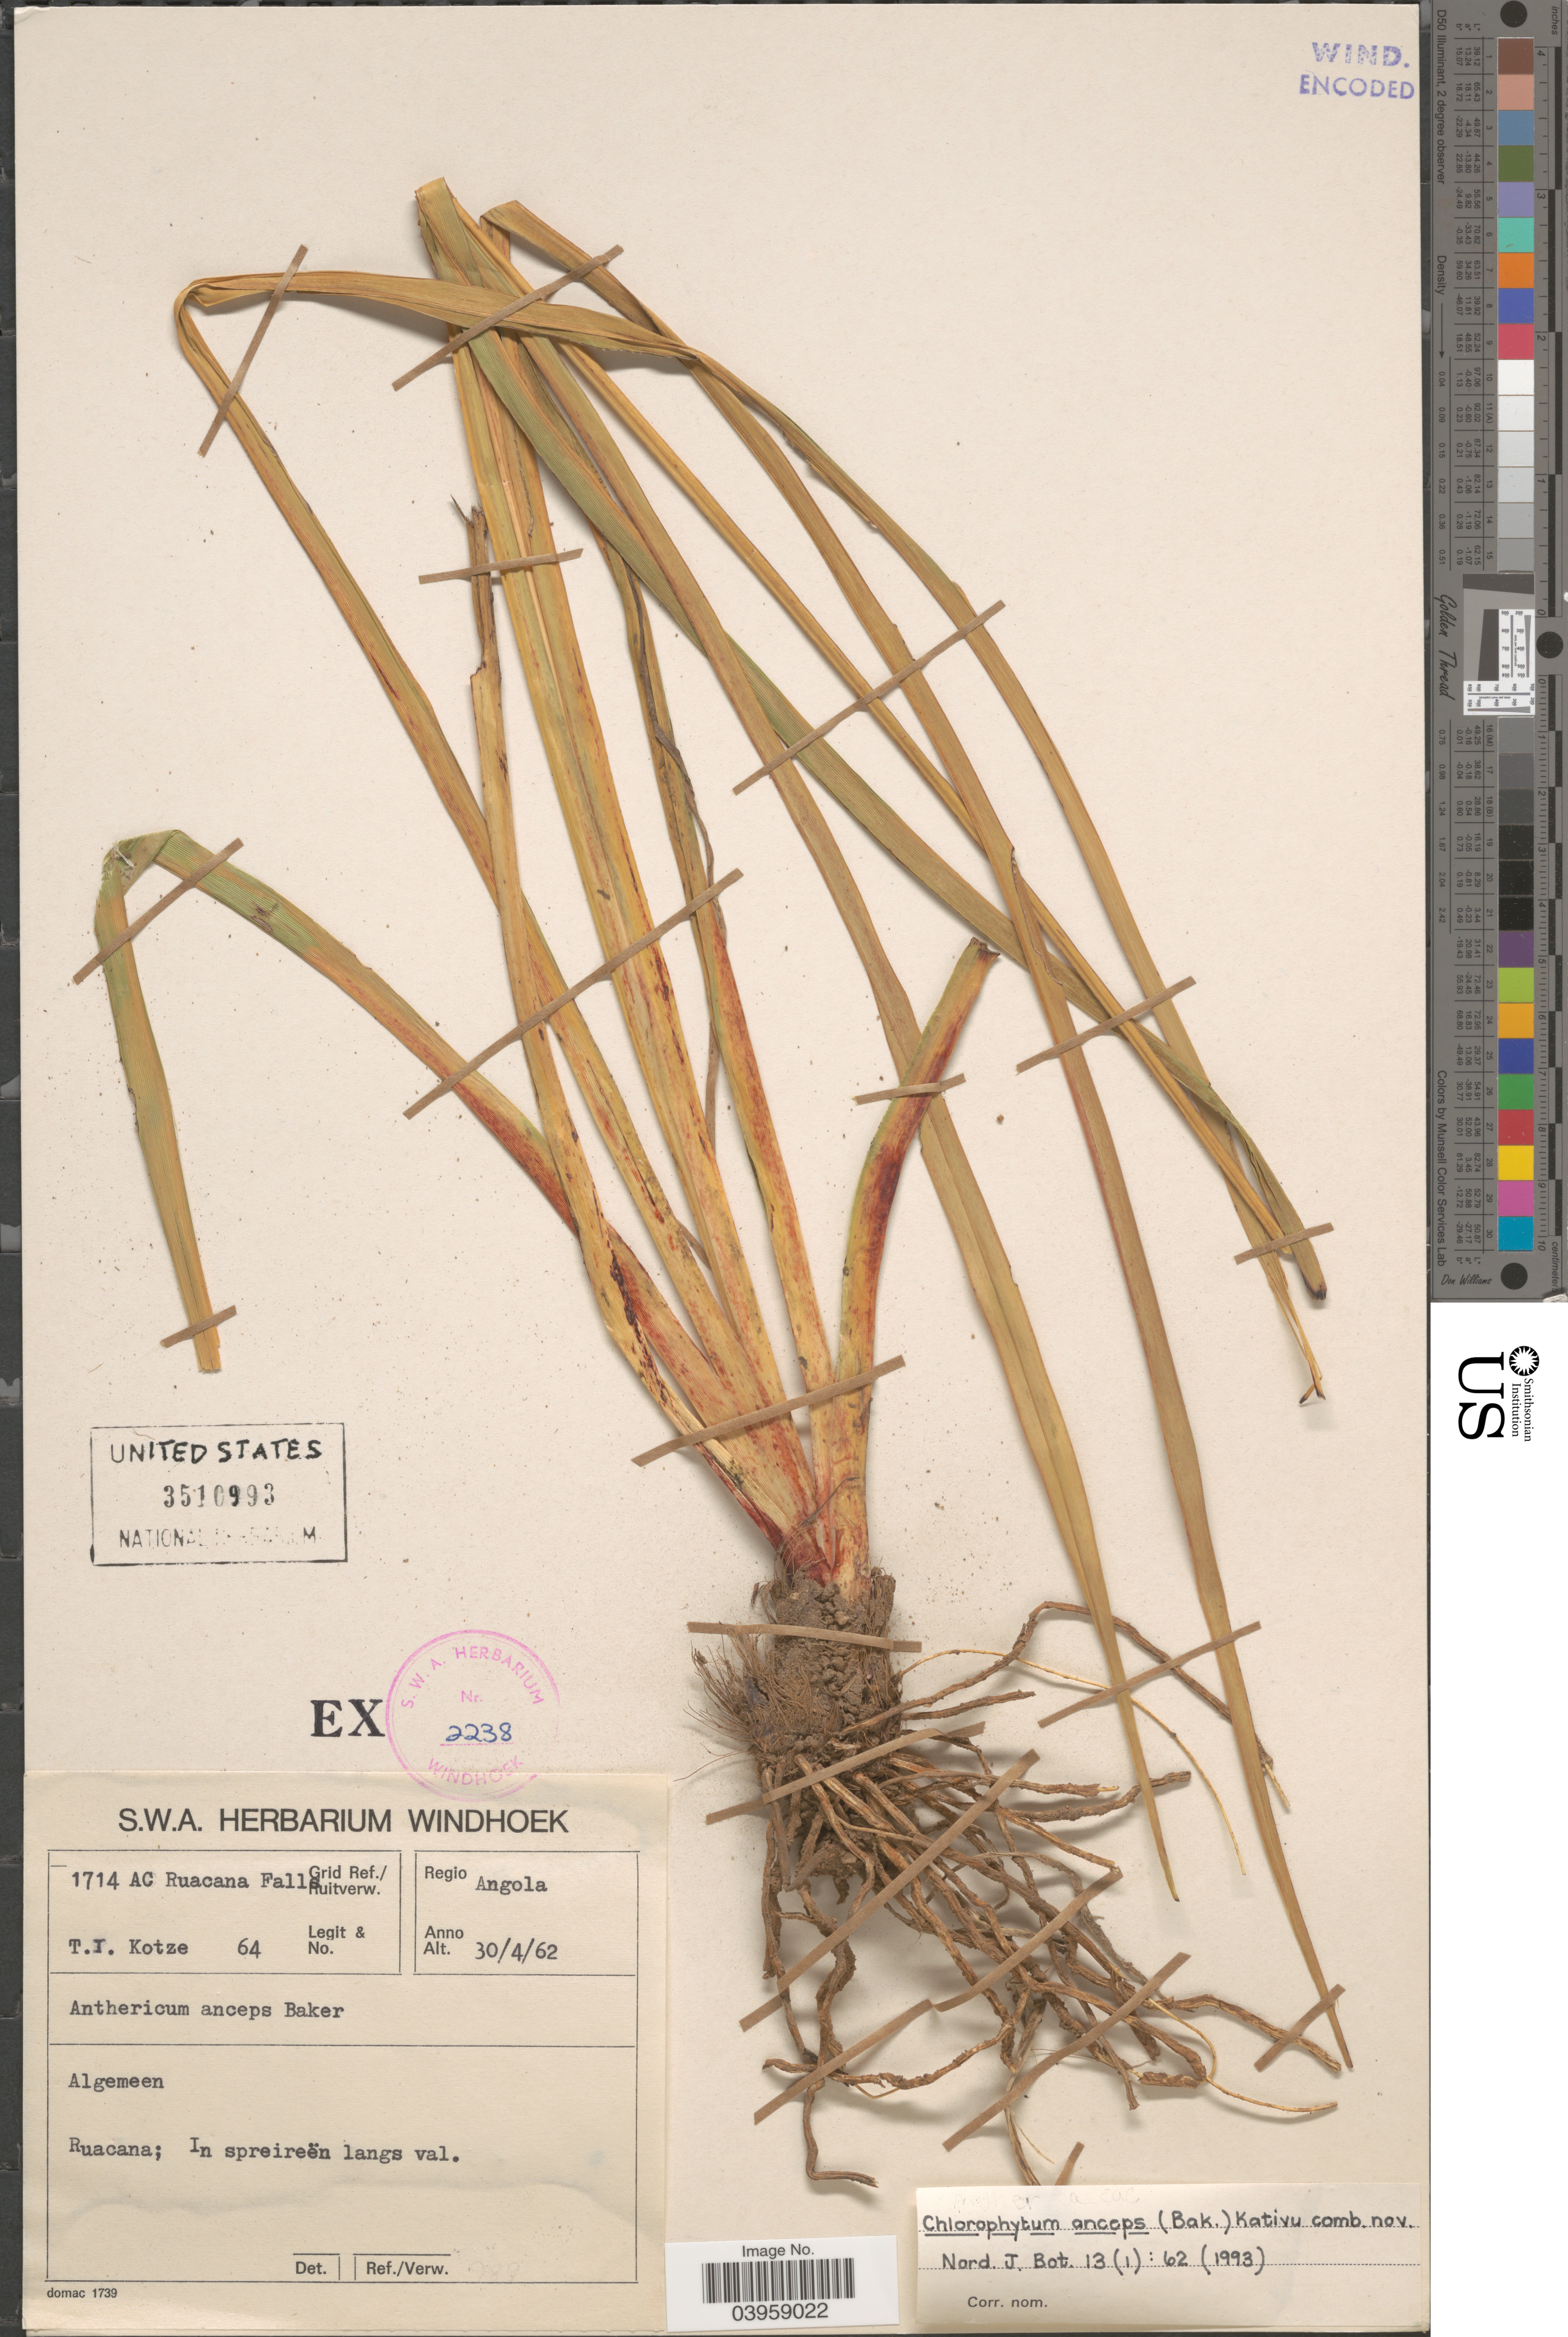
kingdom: Plantae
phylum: Tracheophyta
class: Liliopsida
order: Asparagales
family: Asparagaceae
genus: Chlorophytum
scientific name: Chlorophytum anceps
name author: (Baker) Kativu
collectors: T. Kotze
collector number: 64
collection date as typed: Transcribed d/m/y: 30/4/62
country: Angola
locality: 1714 AC Ruacana Falls Grid Ref./Ruitverw. Regio Angola. Algemeen. Ruacana; In spreireën langs val.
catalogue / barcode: US 3510993